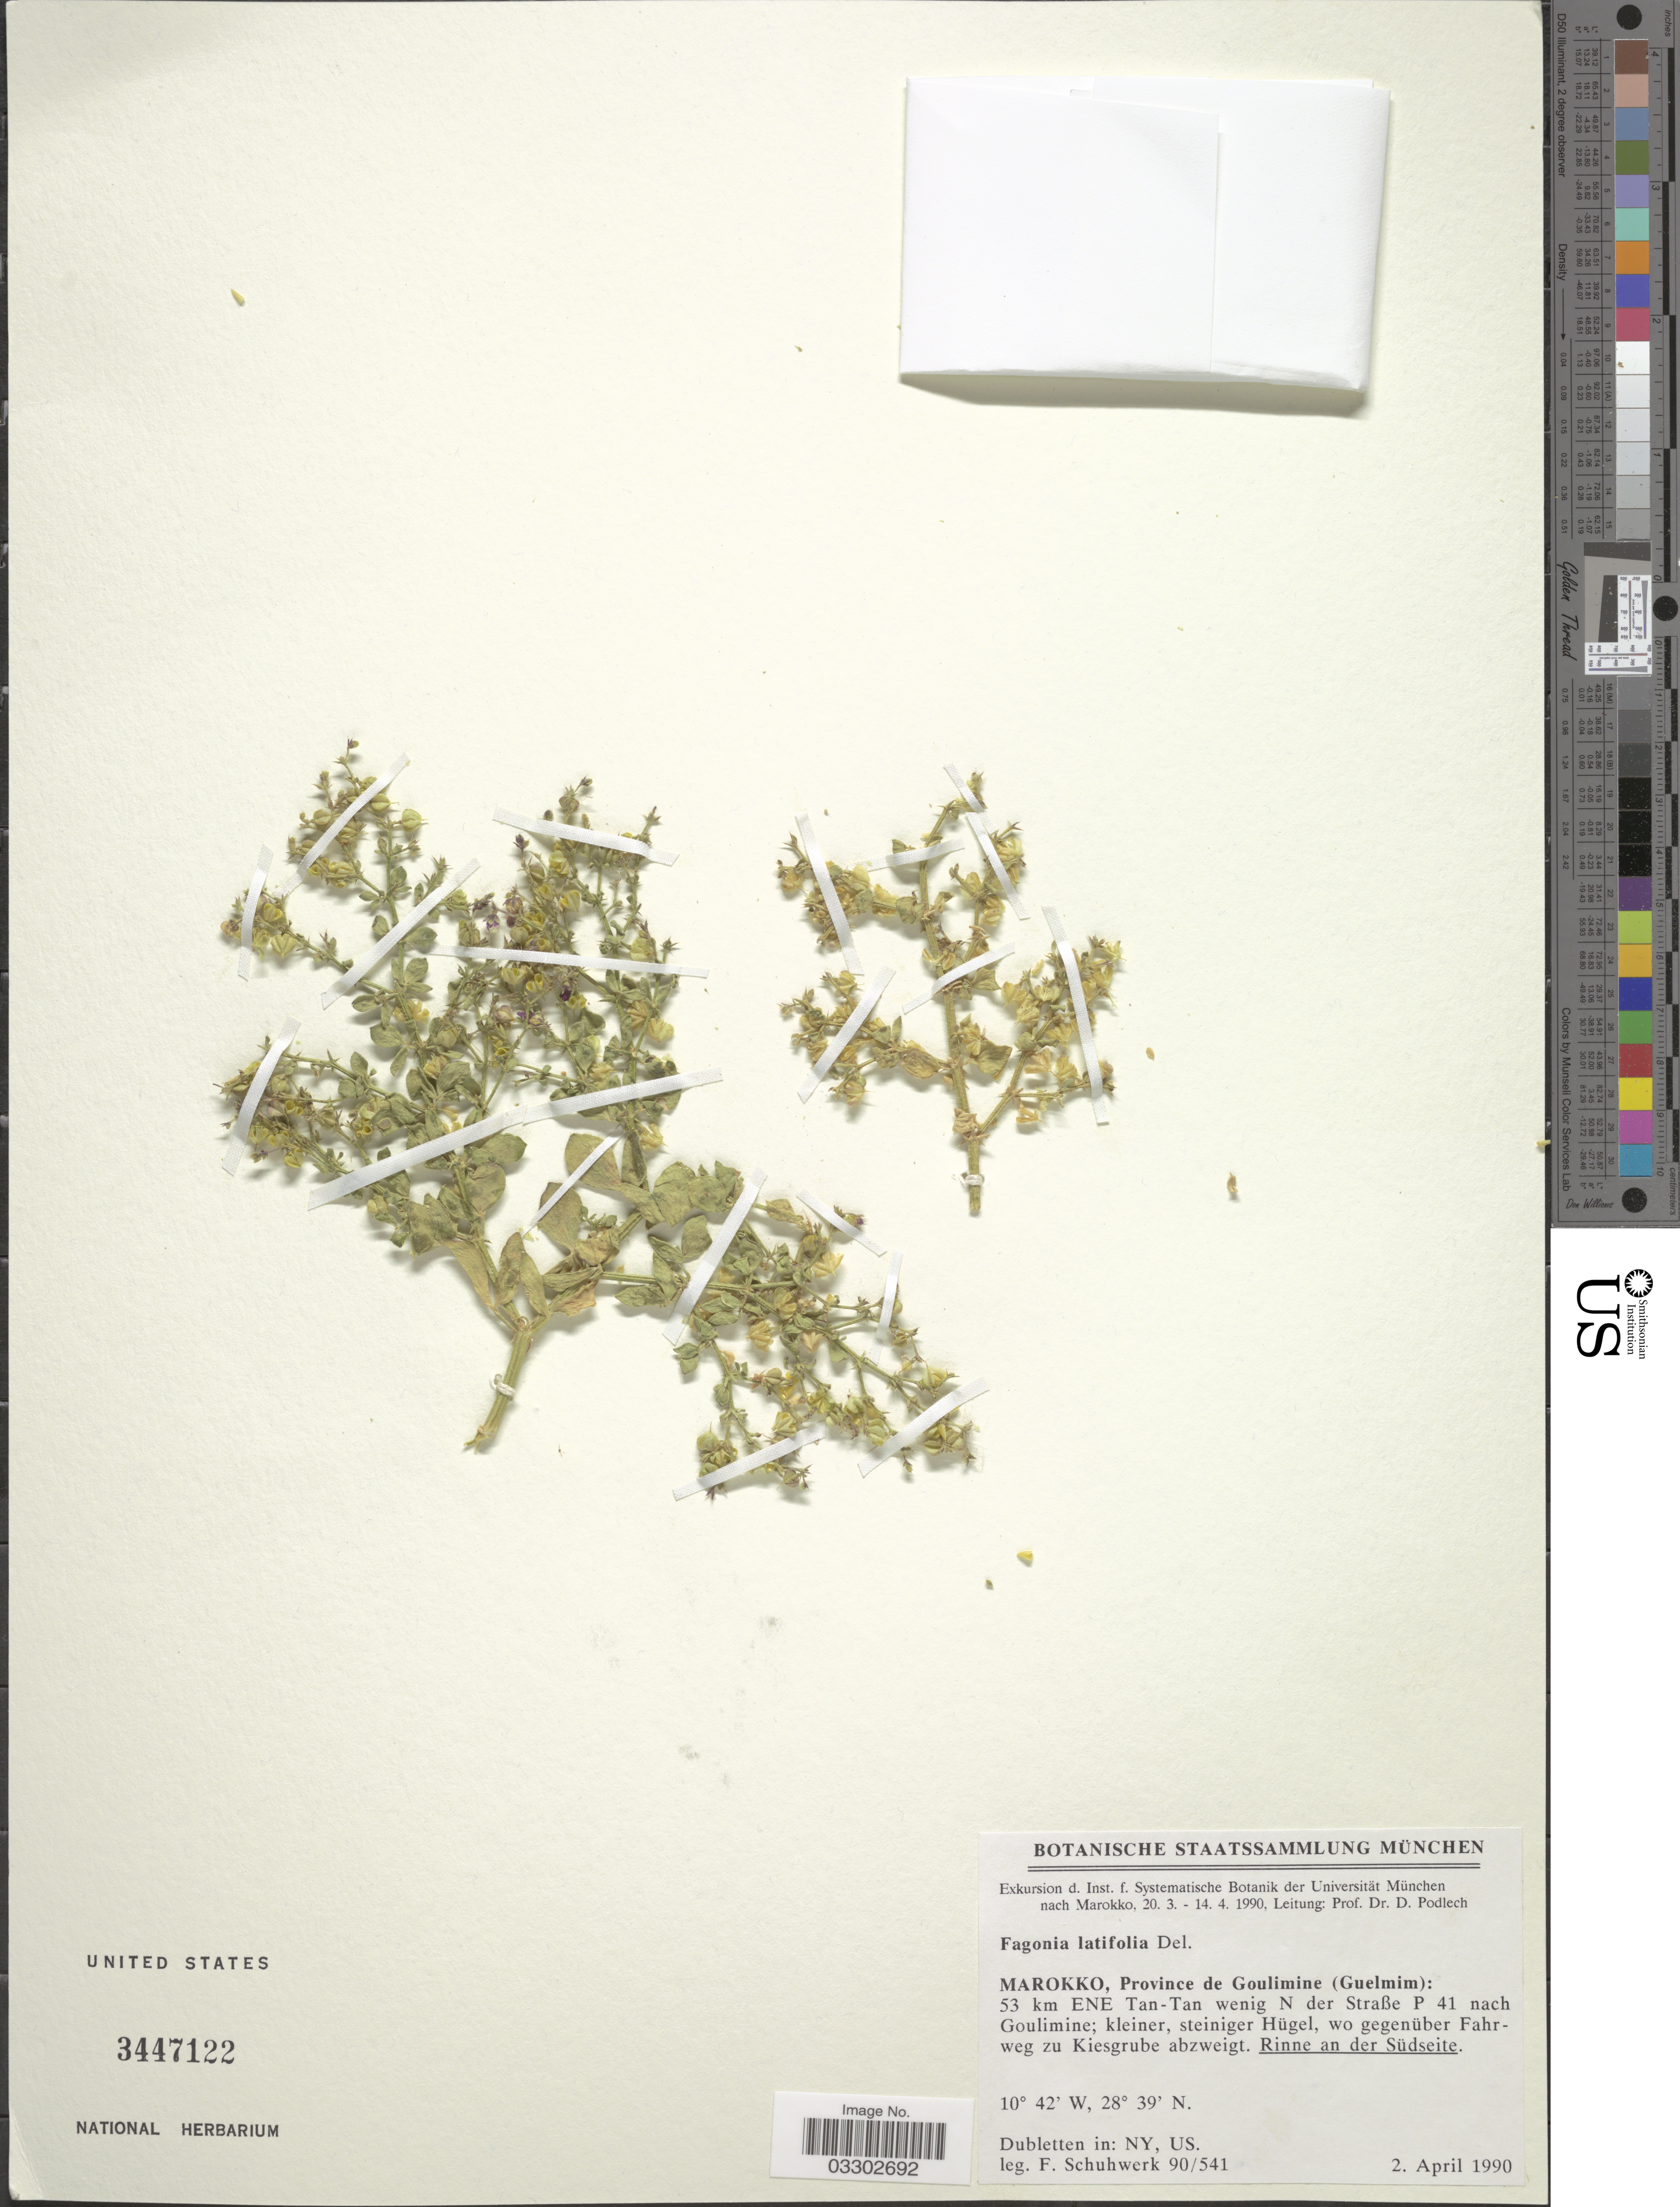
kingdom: Plantae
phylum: Tracheophyta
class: Magnoliopsida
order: Zygophyllales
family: Zygophyllaceae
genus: Fagonia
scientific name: Fagonia latifolia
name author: Delile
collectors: Schuhwerk, F.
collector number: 90/541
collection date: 1990-04-02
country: Morocco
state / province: Guelmim-Es Smara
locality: Marokko, Province de Goulimine (Guilmim): 53 km ENE Tan-Tan wenig N der Straße P 41 nach Goulimine;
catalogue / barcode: US 3447122